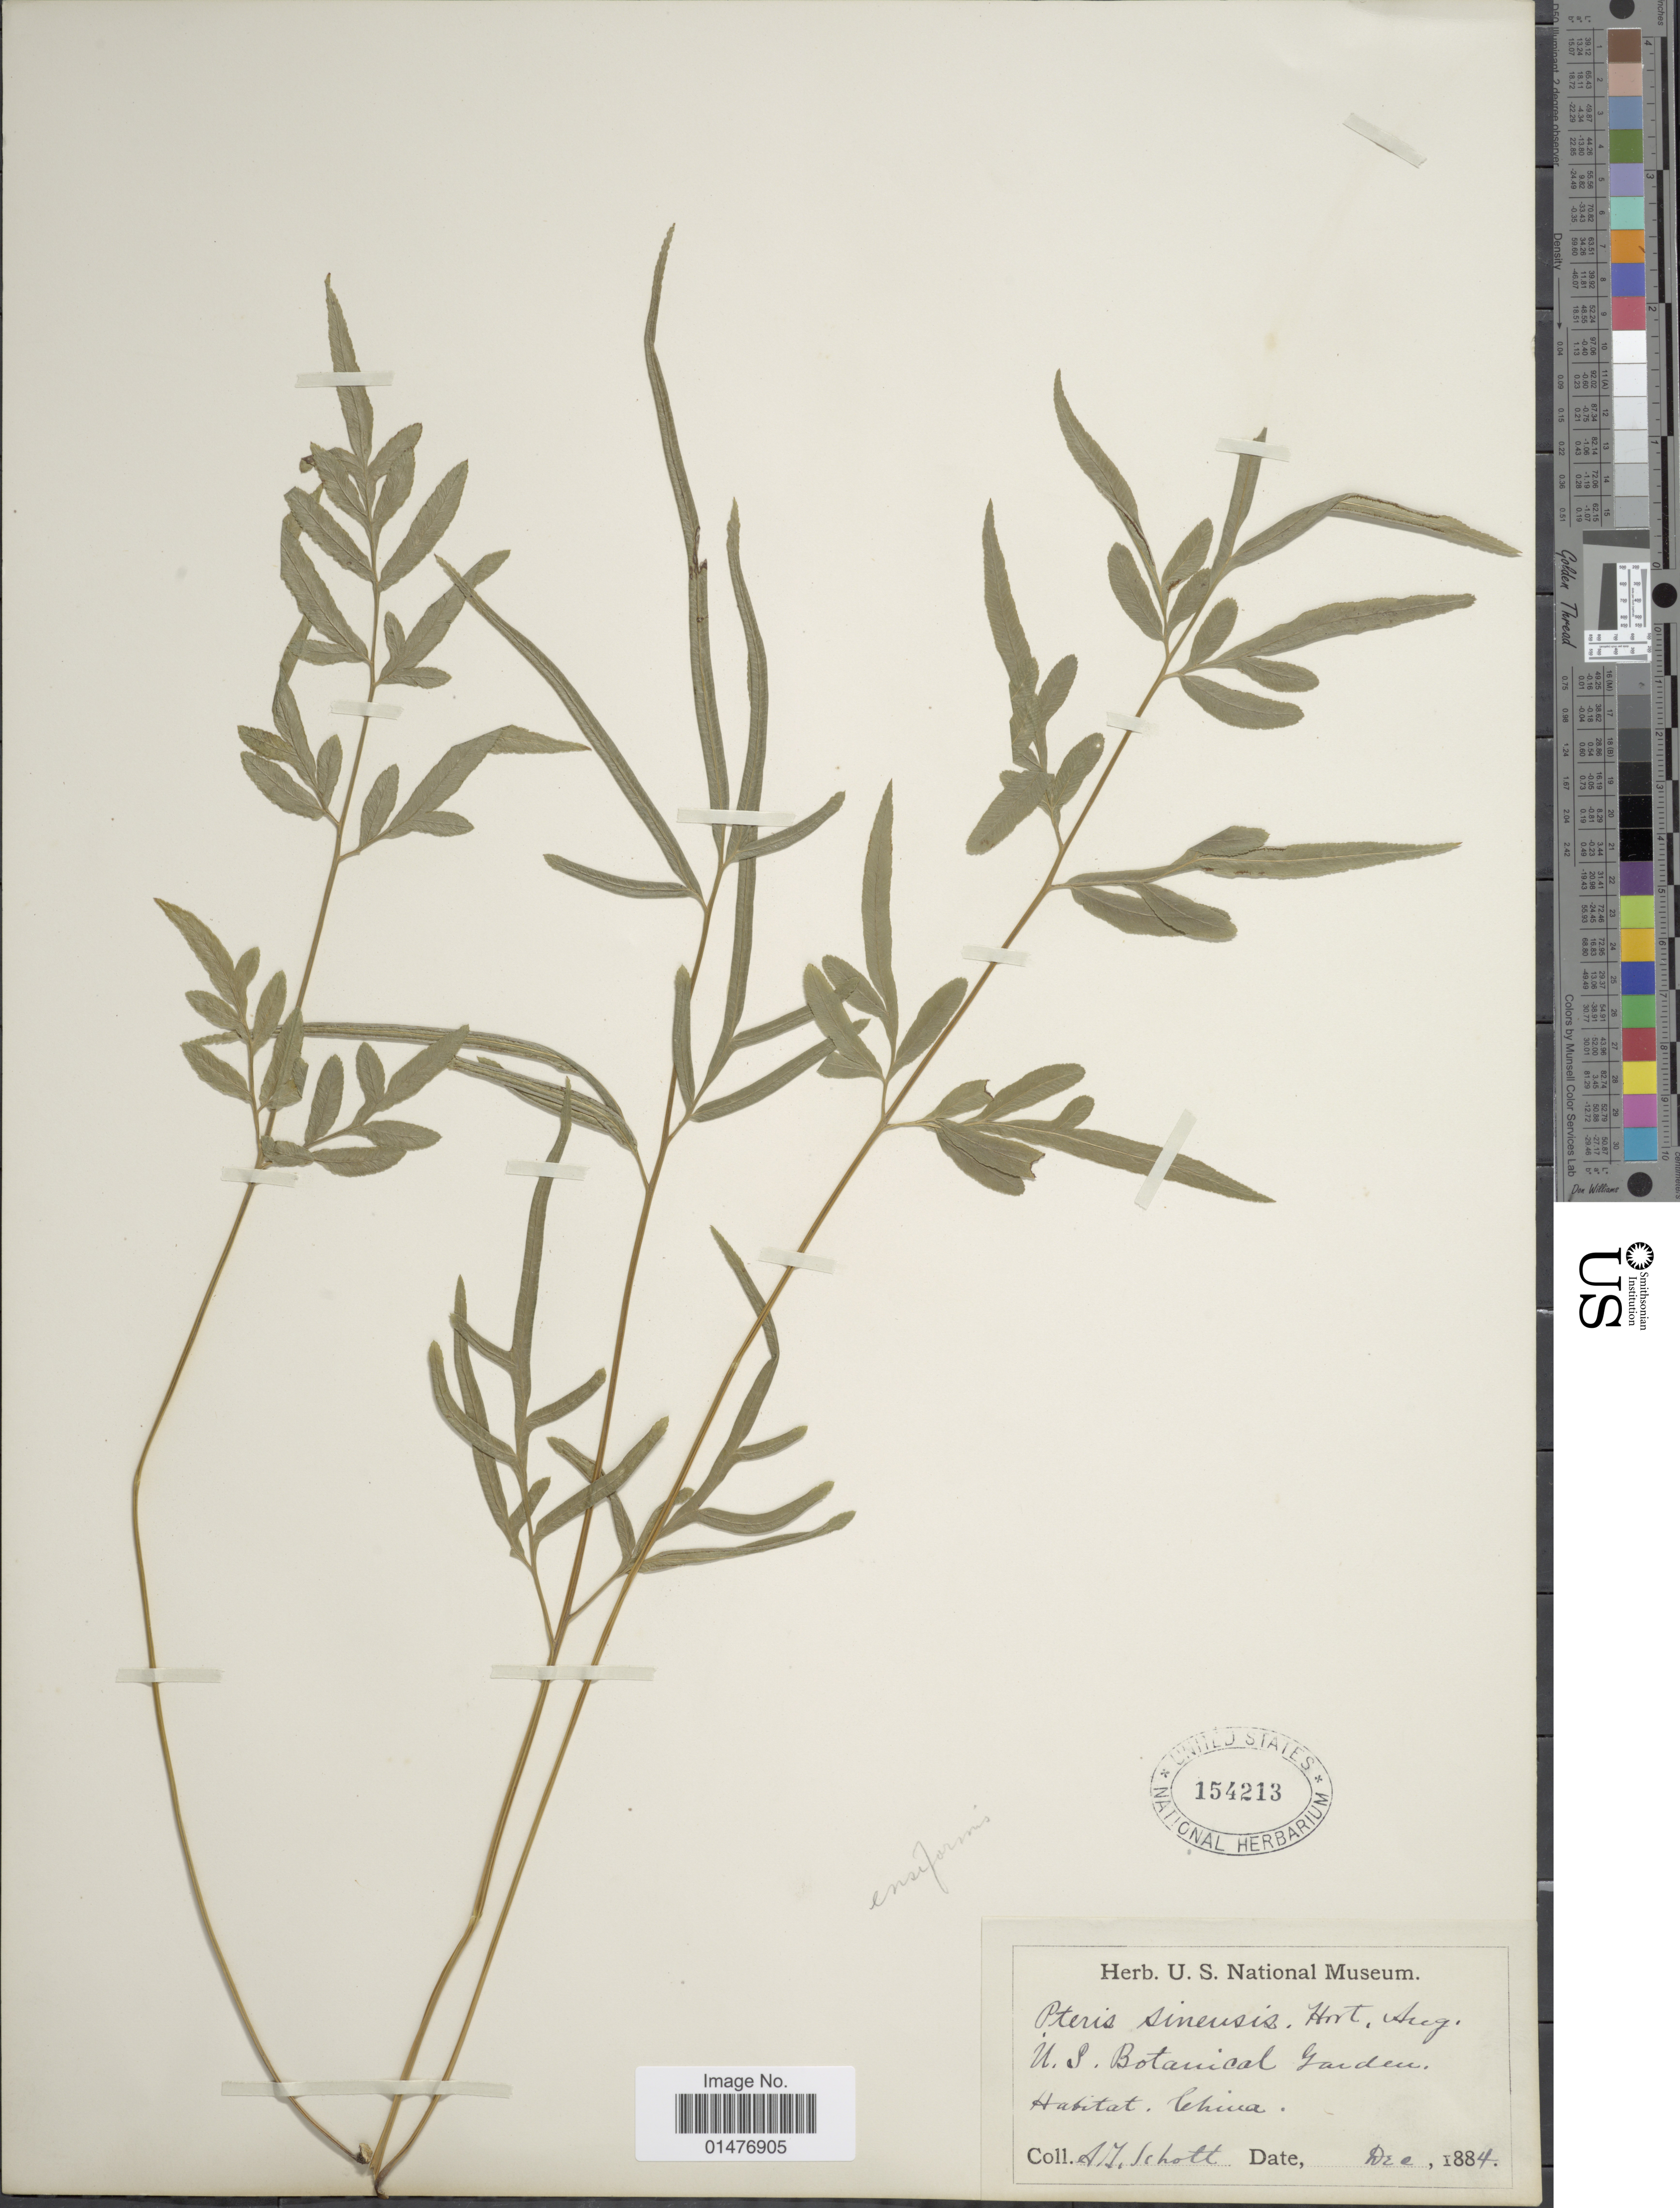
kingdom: Plantae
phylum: Tracheophyta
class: Polypodiopsida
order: Polypodiales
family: Pteridaceae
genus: Pteris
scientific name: Pteris ensiformis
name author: Burm. f.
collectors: A. W. Schott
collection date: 1884-12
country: United States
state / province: District of Columbia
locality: U.S. Botanical Garden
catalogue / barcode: US 154213